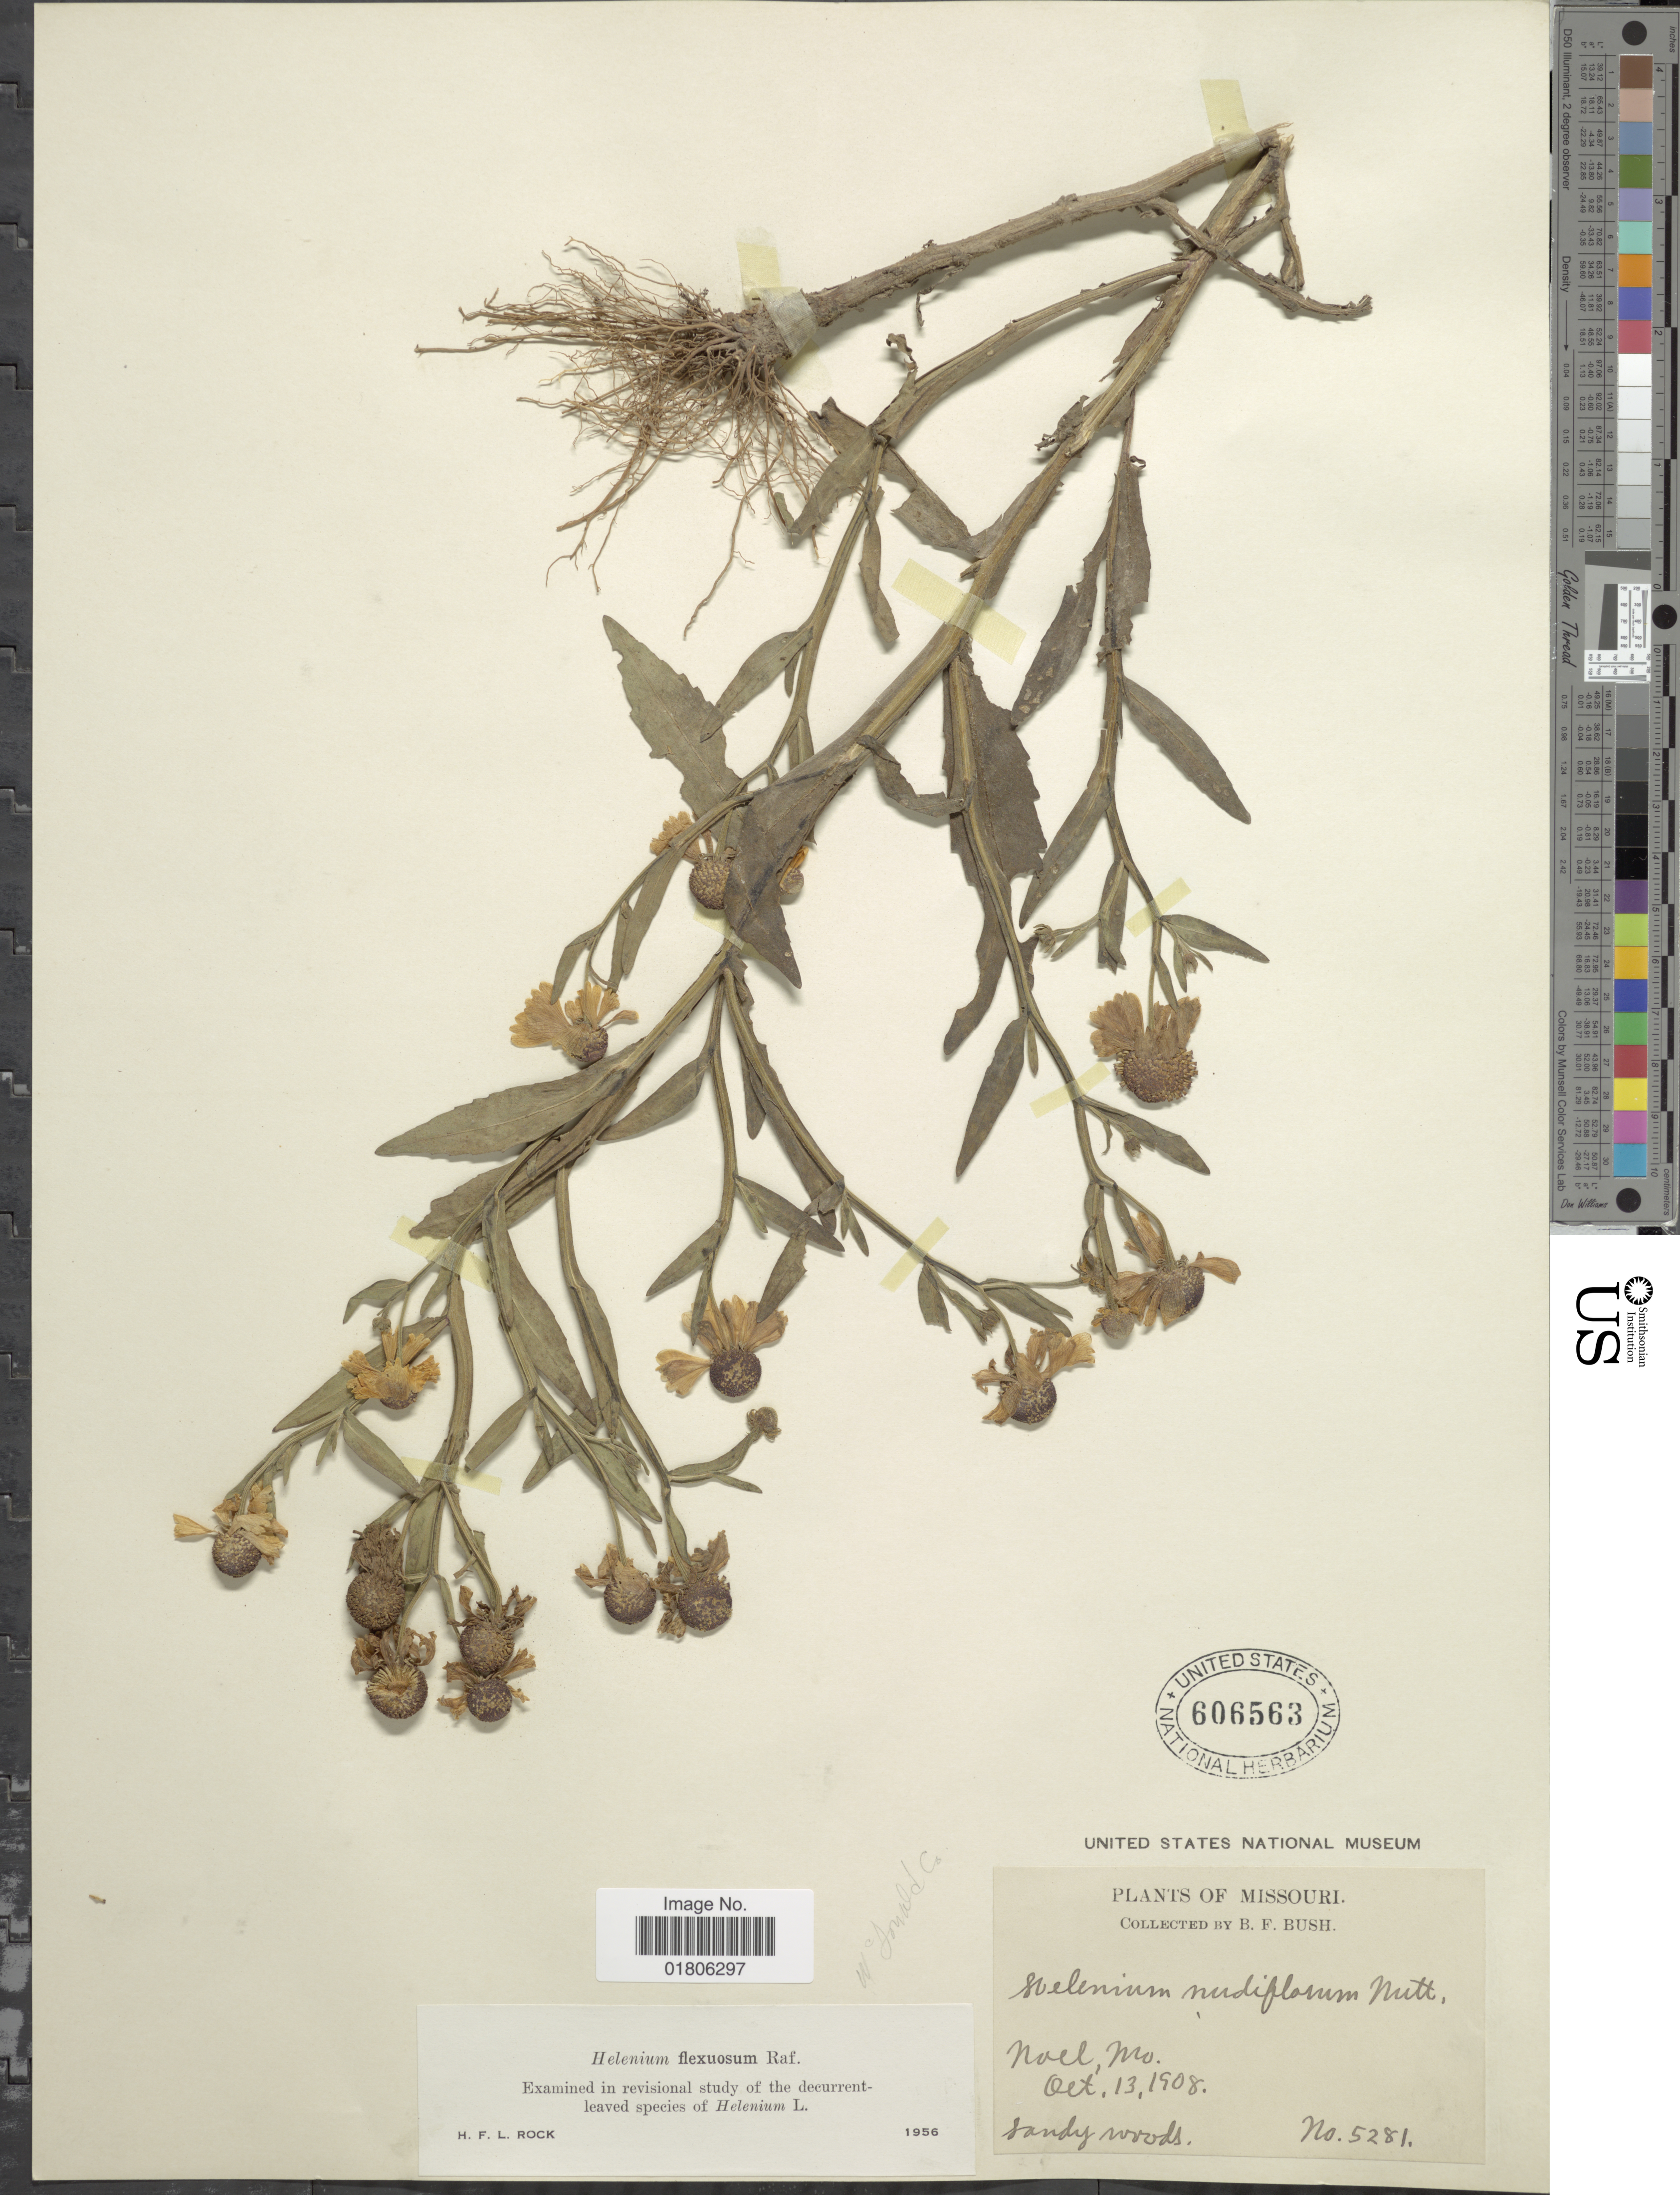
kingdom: Plantae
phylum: Tracheophyta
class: Magnoliopsida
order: Asterales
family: Asteraceae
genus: Helenium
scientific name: Helenium flexuosum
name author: Raf.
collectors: B. F. Bush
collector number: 5281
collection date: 1908-10-13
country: United States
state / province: Missouri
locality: Noel Mo. Wc. Donald Co.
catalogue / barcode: US 606563